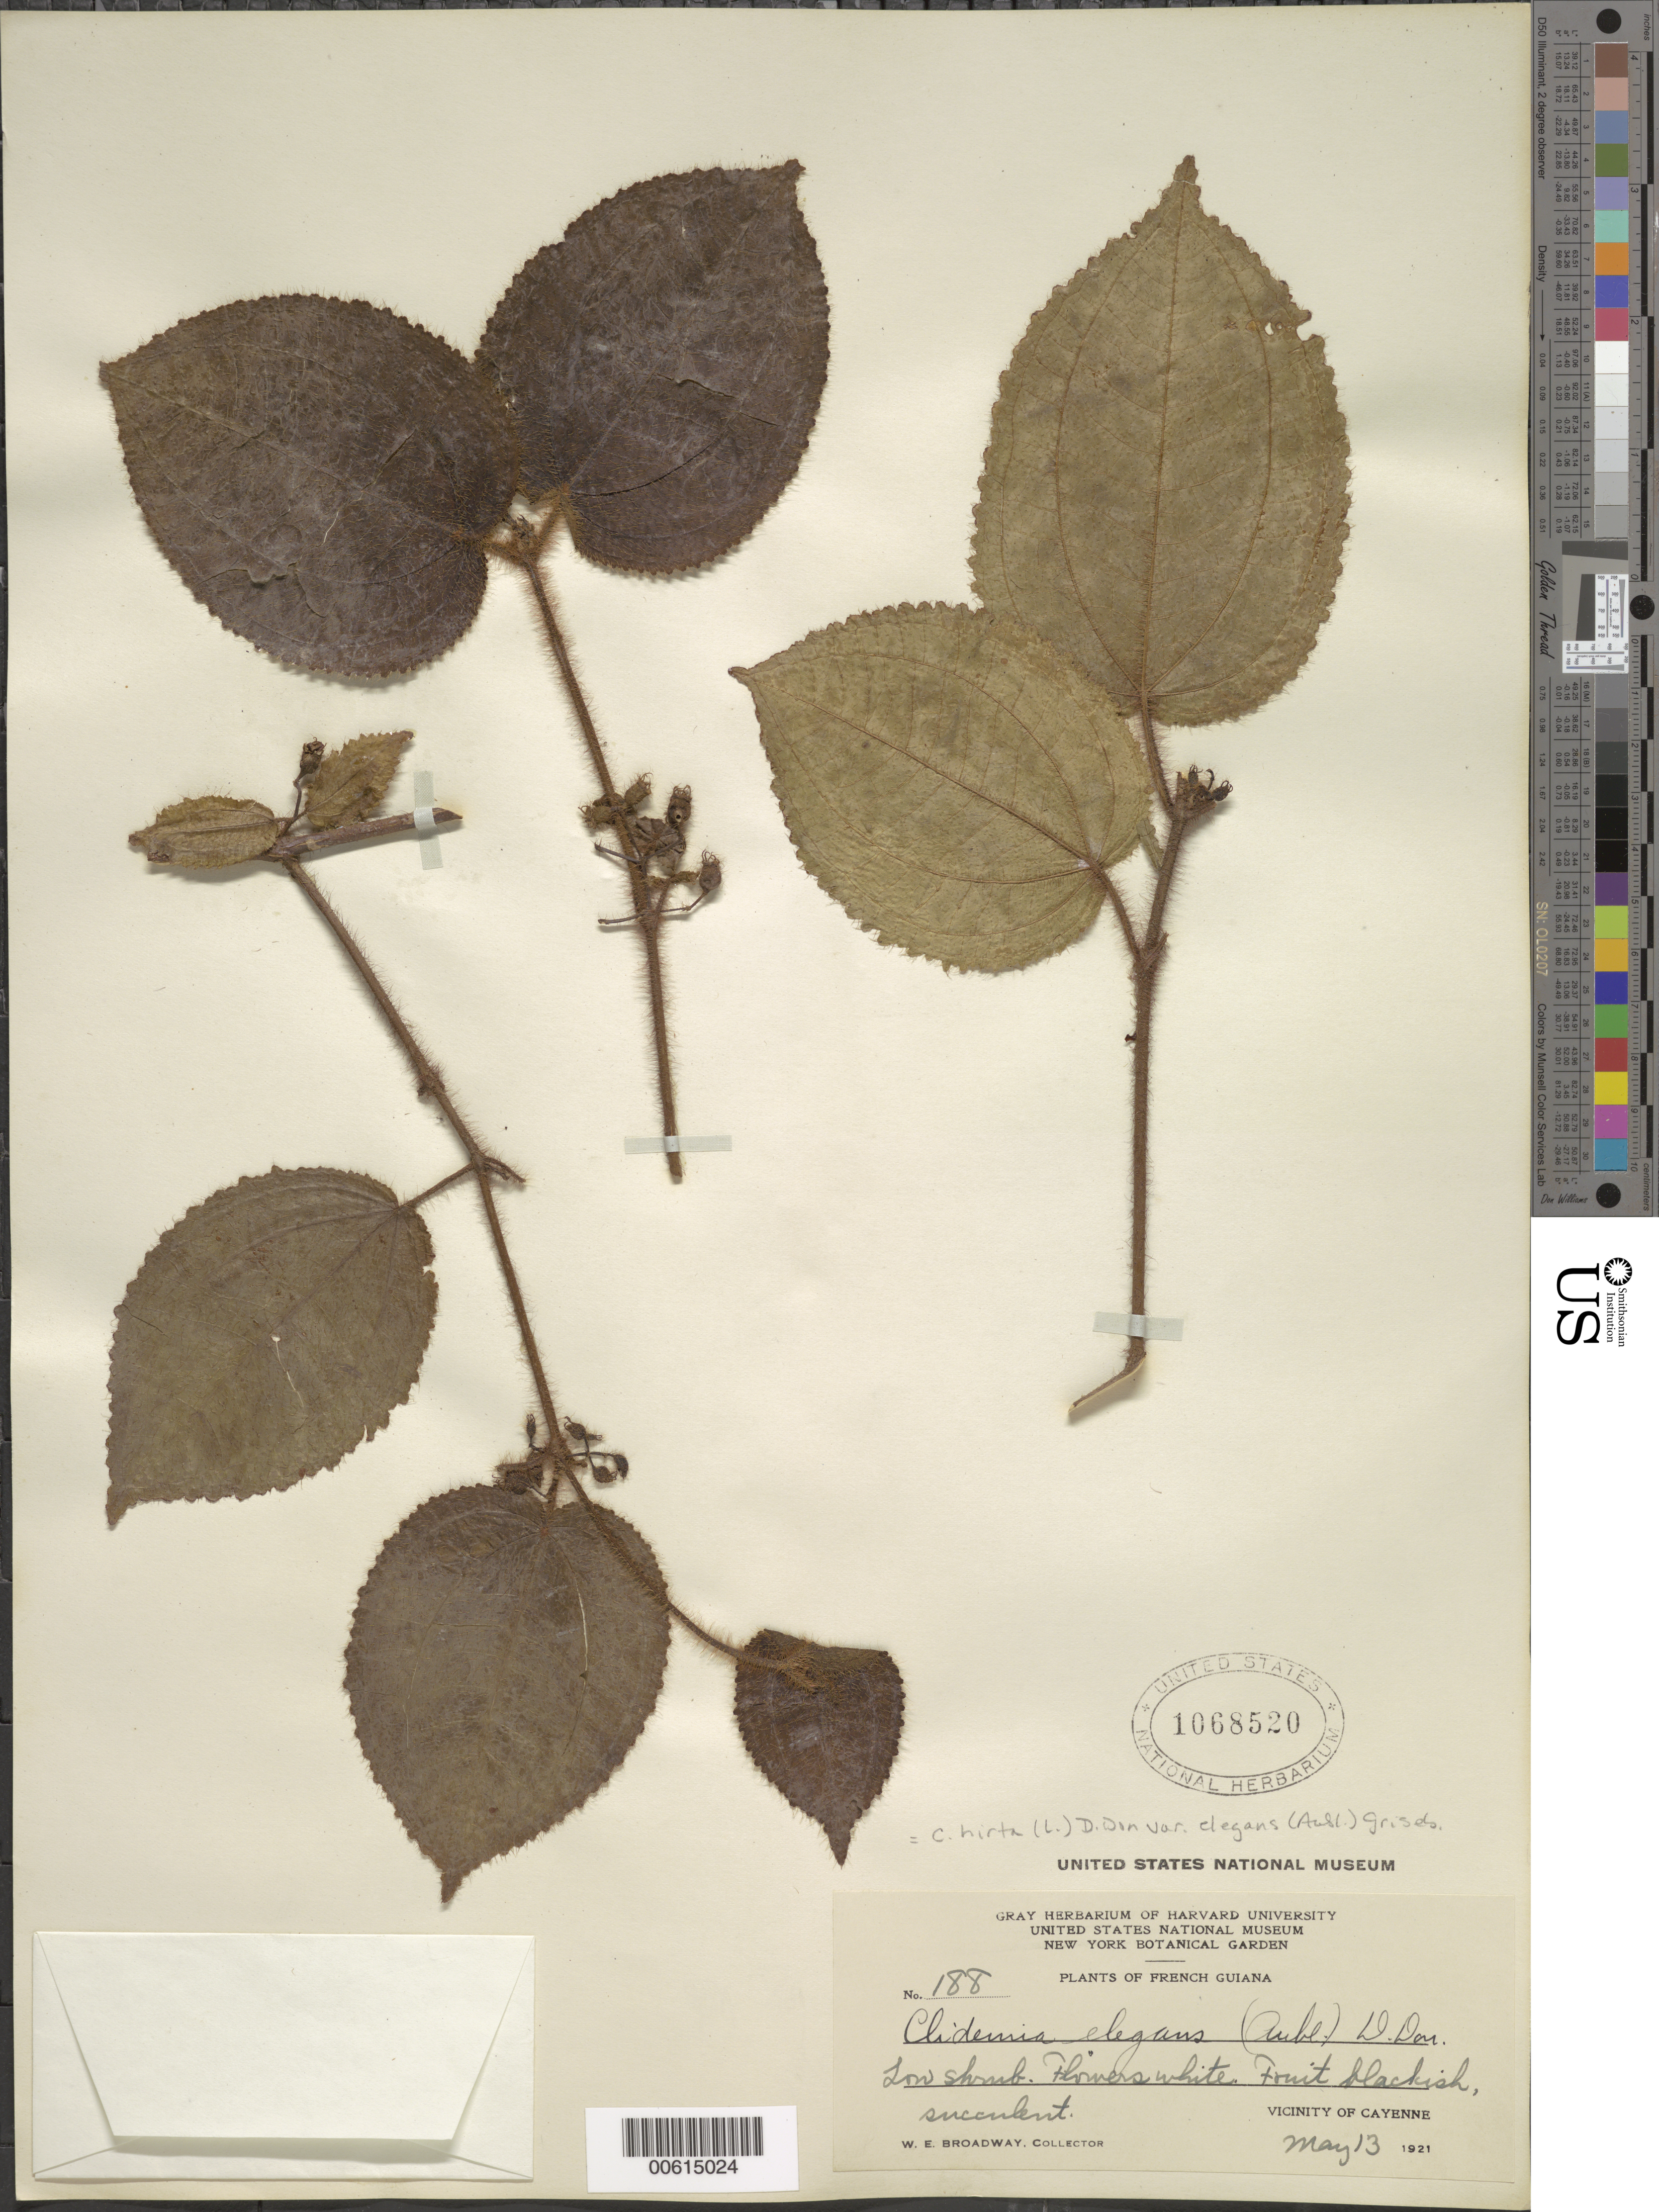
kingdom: Plantae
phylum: Tracheophyta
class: Magnoliopsida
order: Myrtales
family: Melastomataceae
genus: Clidemia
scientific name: Clidemia hirta var. elegans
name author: (Aubl.) Griseb.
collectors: W. E. Broadway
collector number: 188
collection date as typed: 13-May-13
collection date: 1913-05-13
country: French Guiana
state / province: Cayenne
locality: Cayenne, vic.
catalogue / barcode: US 1068520